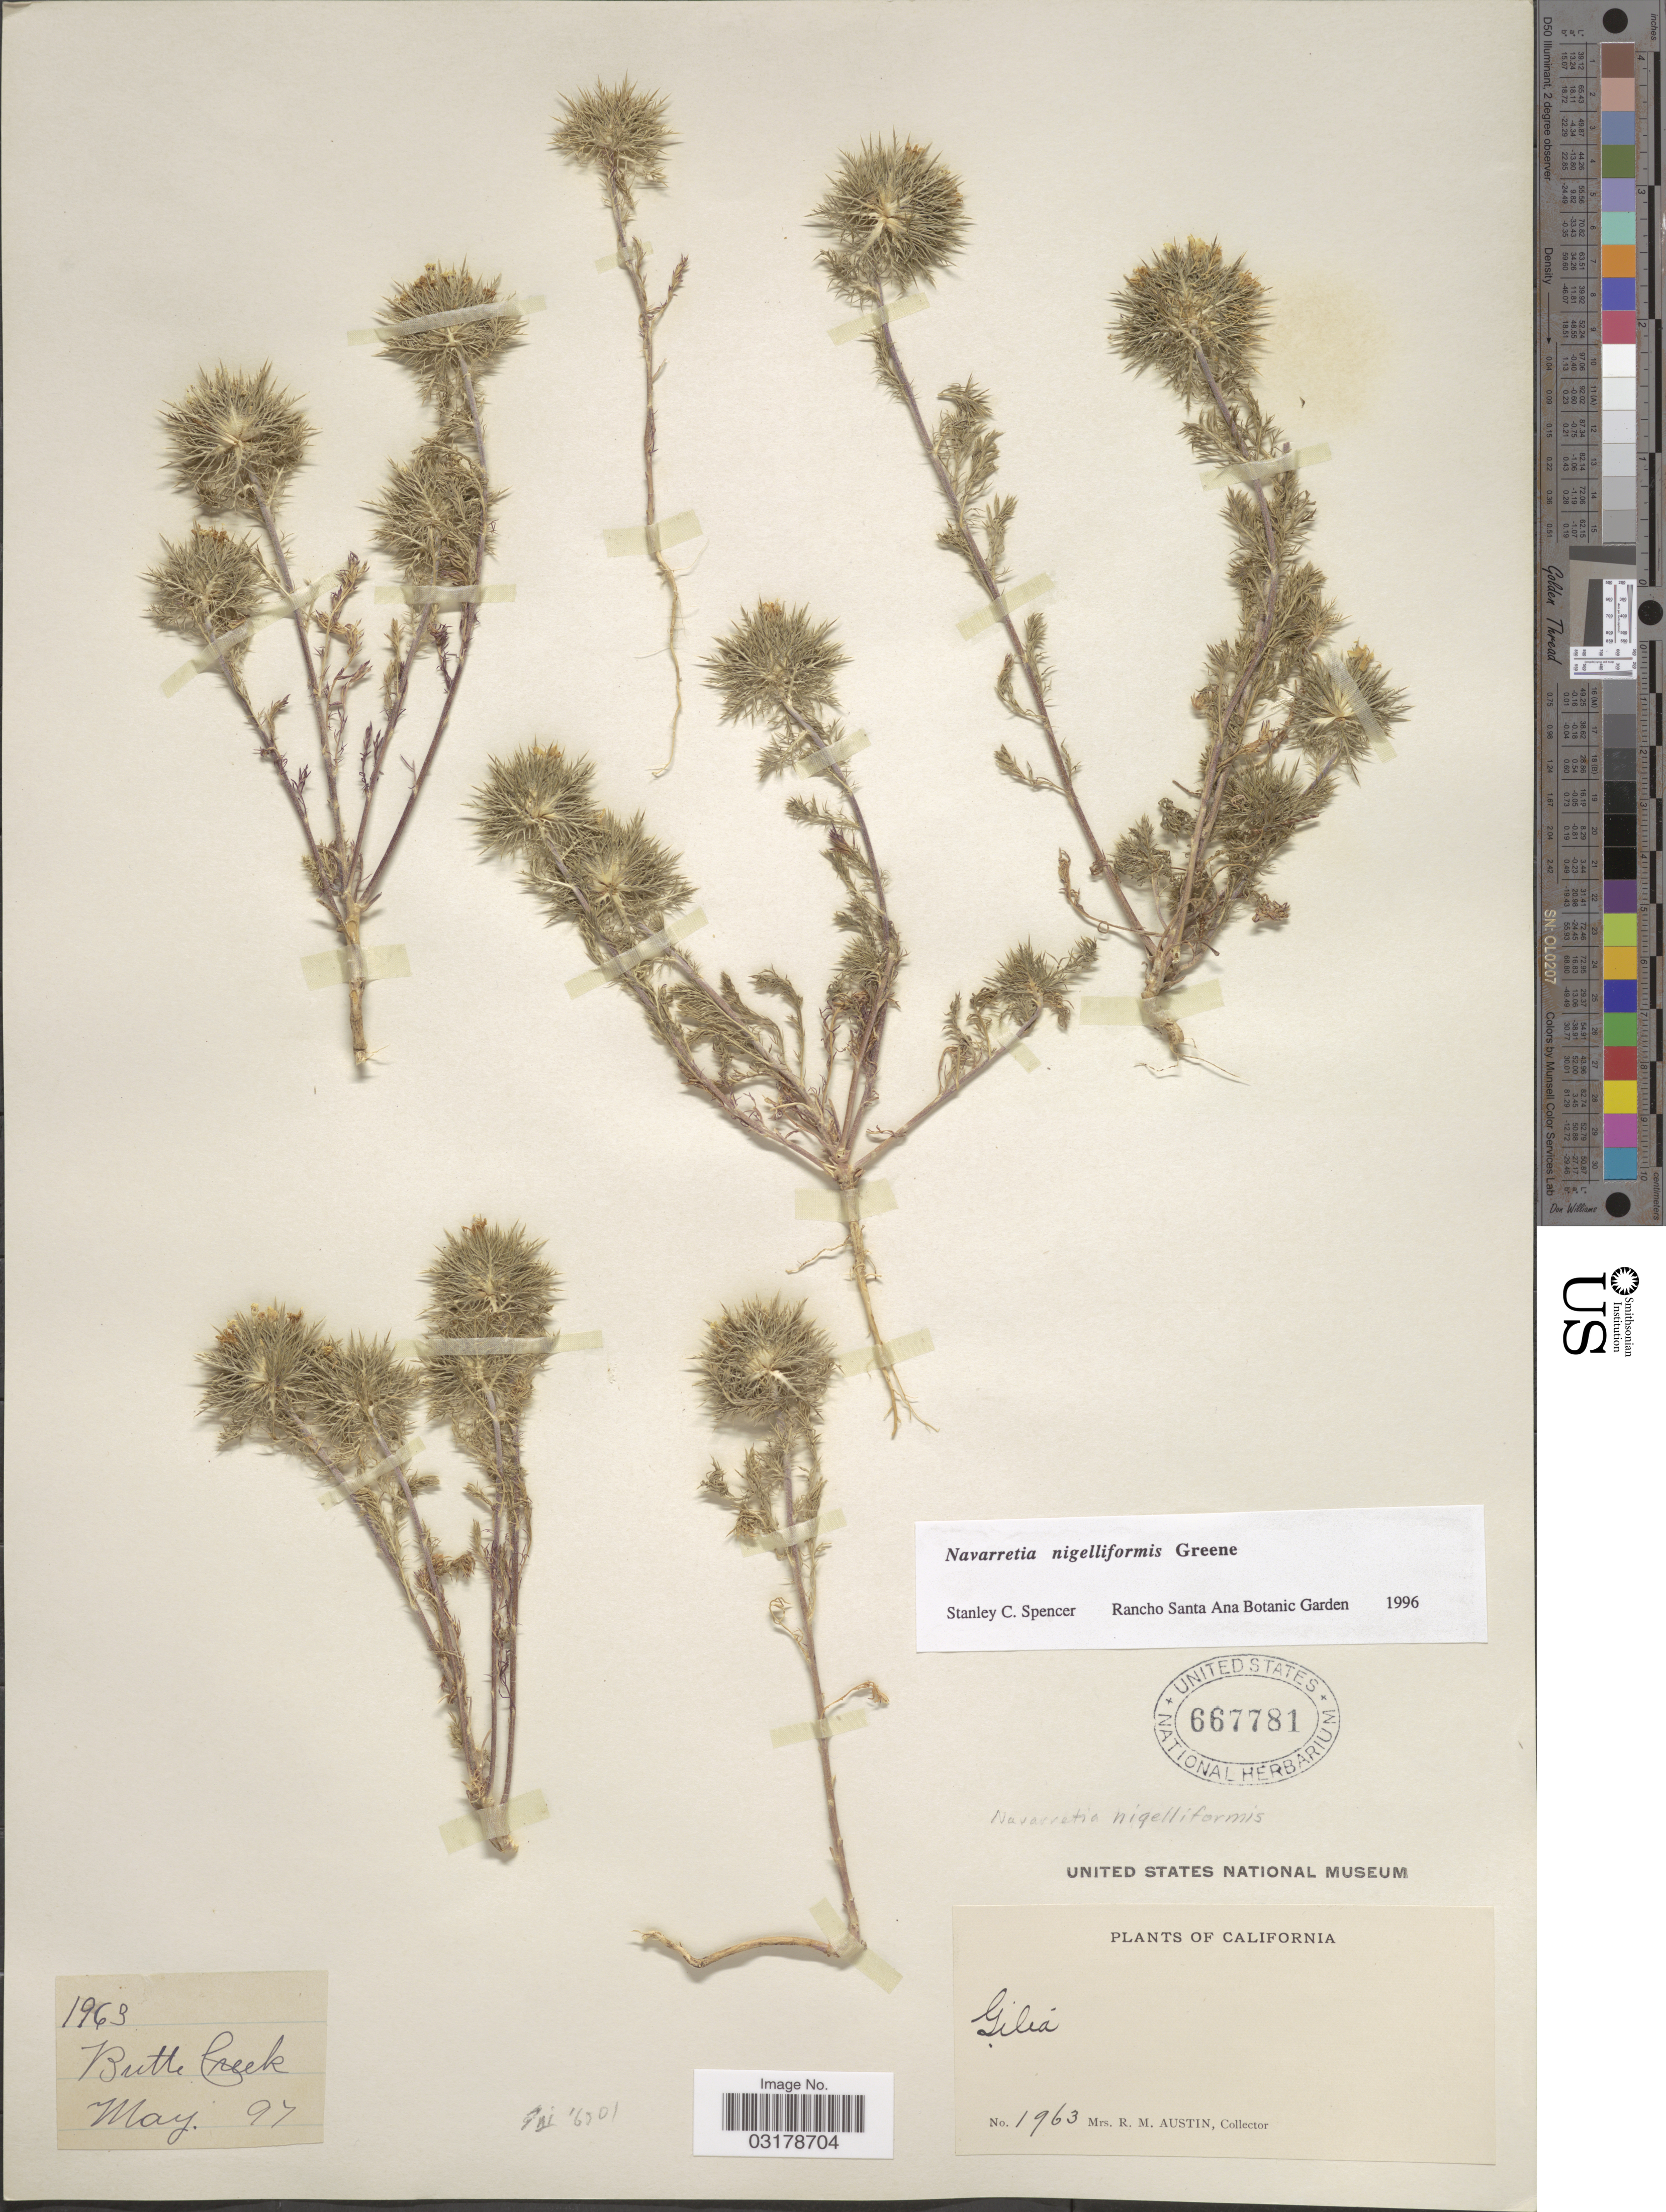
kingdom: Plantae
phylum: Tracheophyta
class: Magnoliopsida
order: Ericales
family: Polemoniaceae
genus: Navarretia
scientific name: Navarretia nigelliformis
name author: Greene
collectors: R. Austin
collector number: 1963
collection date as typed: Transcribed d/m/y: /5/97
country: United States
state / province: California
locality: Butte Creek.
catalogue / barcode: US 667781